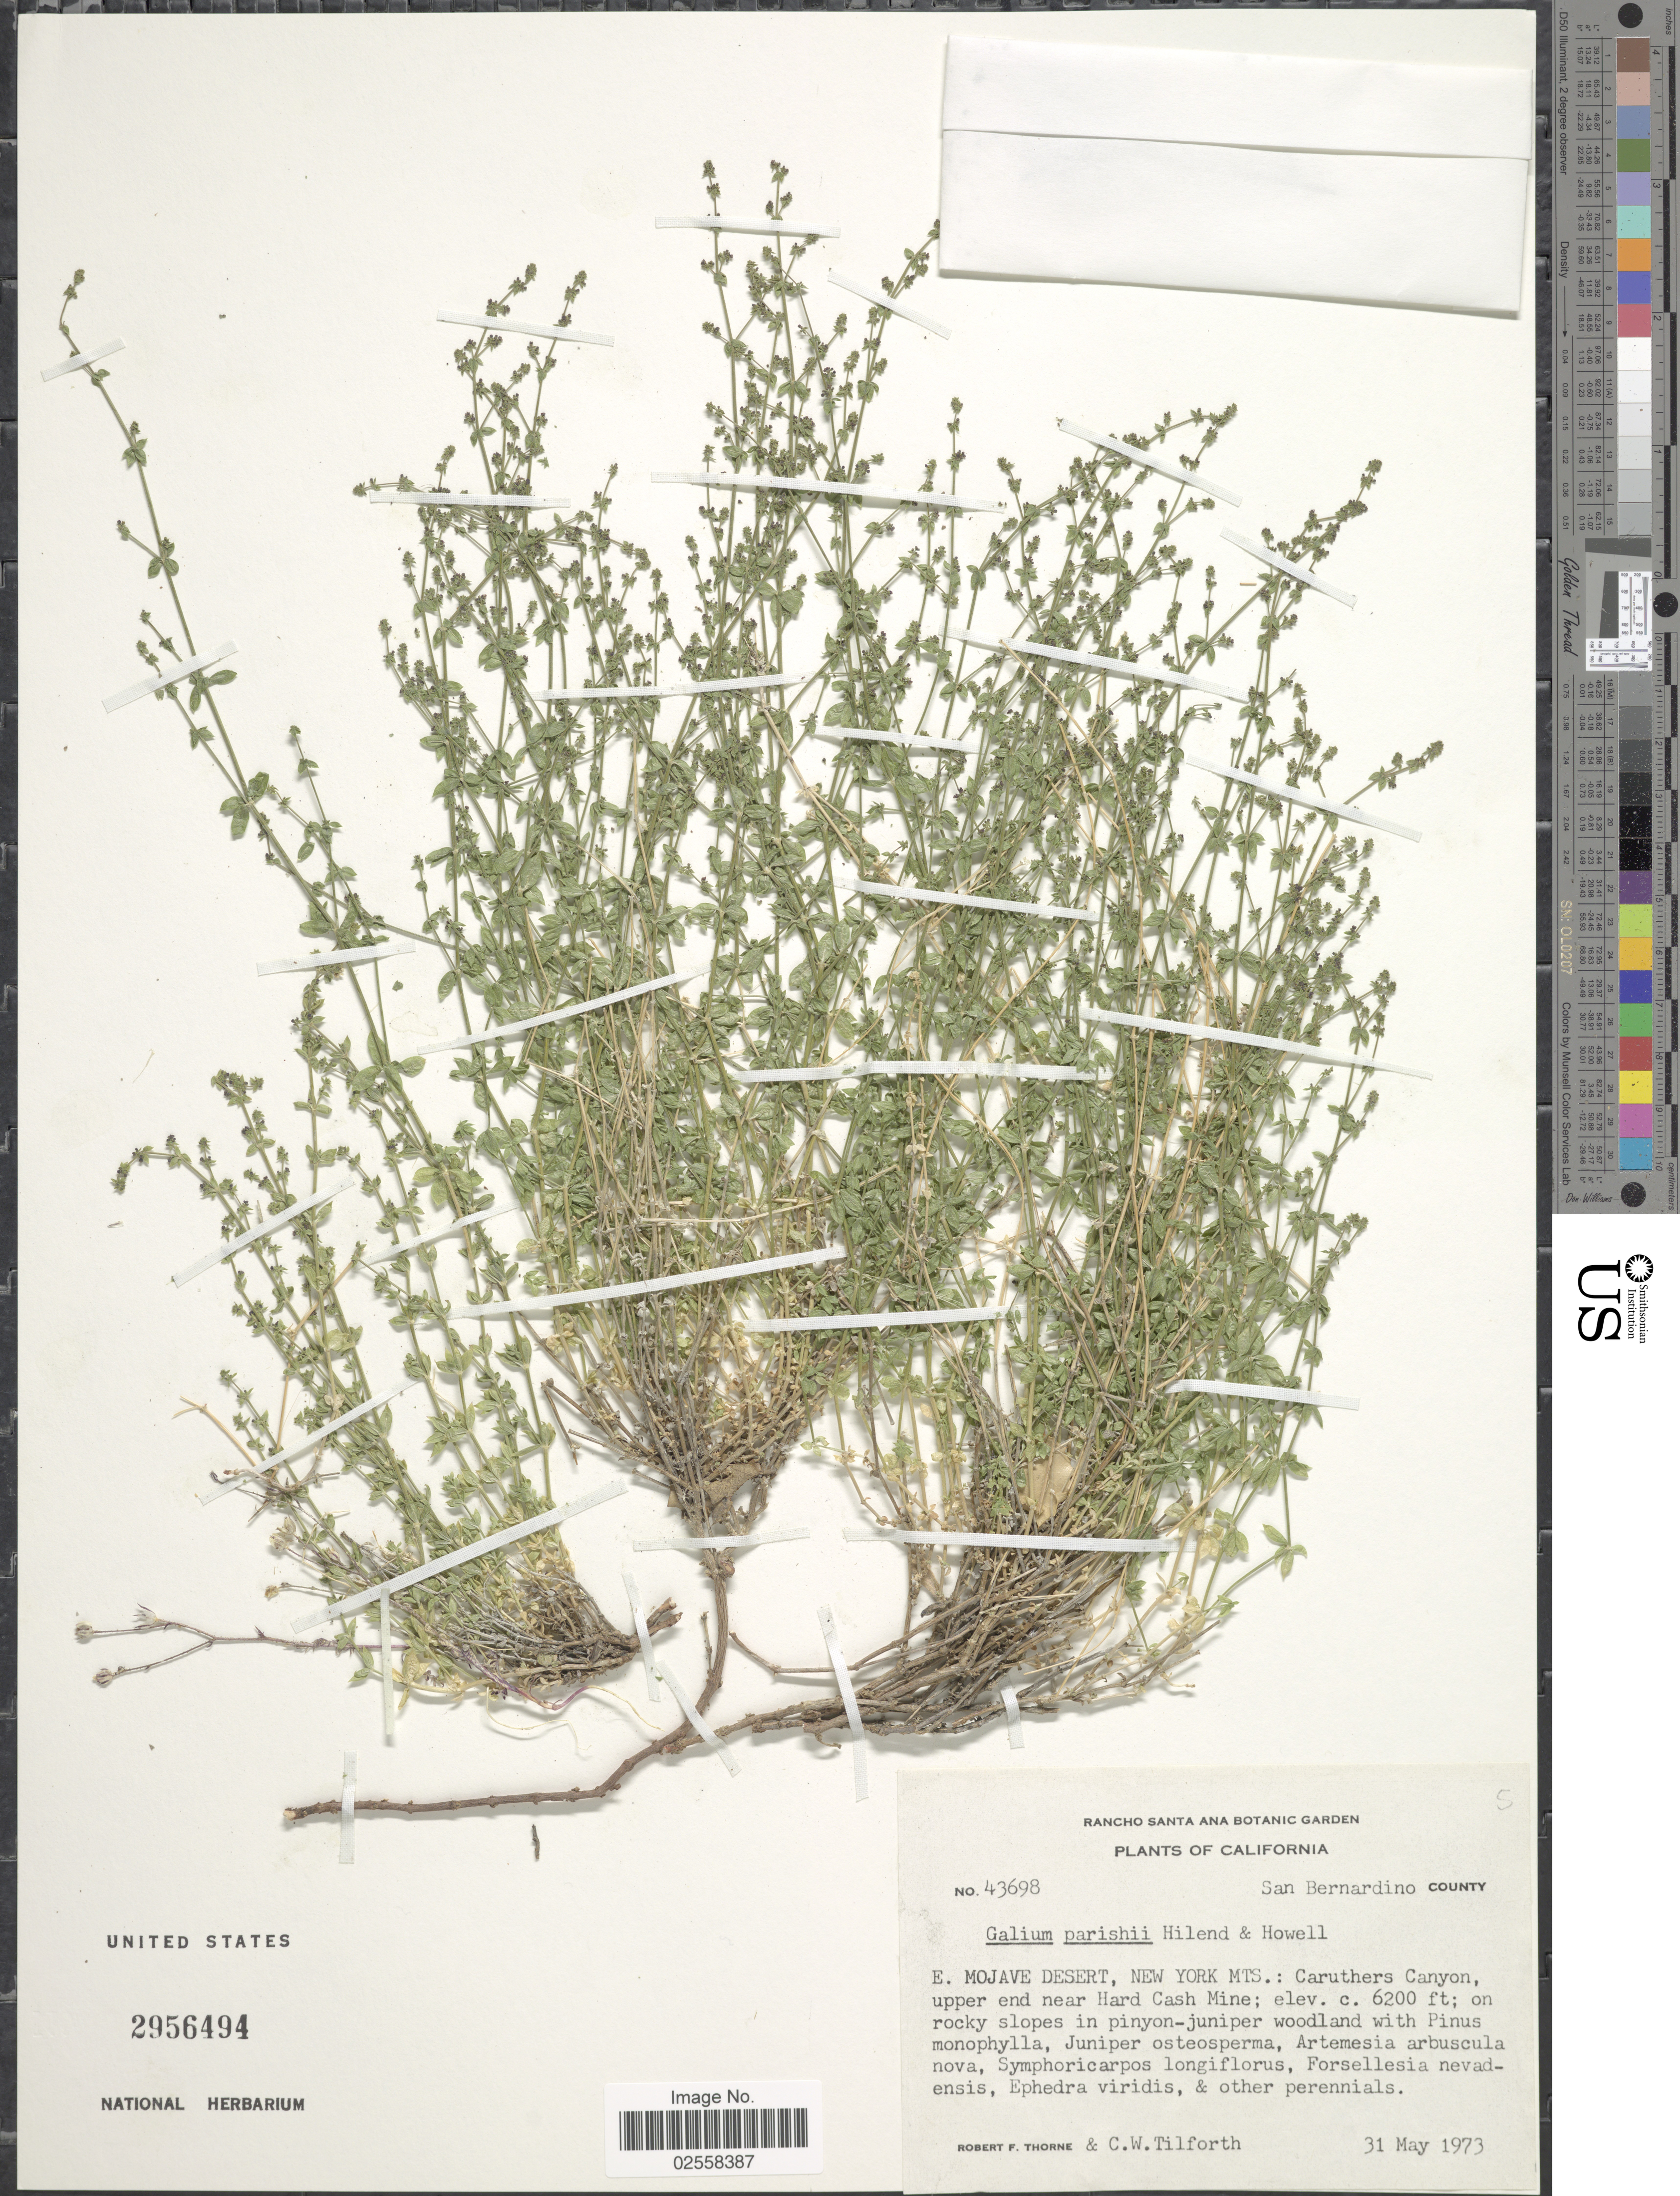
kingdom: Plantae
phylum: Tracheophyta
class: Magnoliopsida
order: Gentianales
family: Rubiaceae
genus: Galium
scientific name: Galium parishii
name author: Hilend & J.T. Howell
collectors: R. F. Thorne & C. Tilforth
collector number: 43698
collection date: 1973-05-31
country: United States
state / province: California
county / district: San Bernardino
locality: San Bernardino County, E. Mojave Desert, New York Mts, Caruthers Canyon, upper end near Hard Cash Mine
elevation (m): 1890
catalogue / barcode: US 2956494